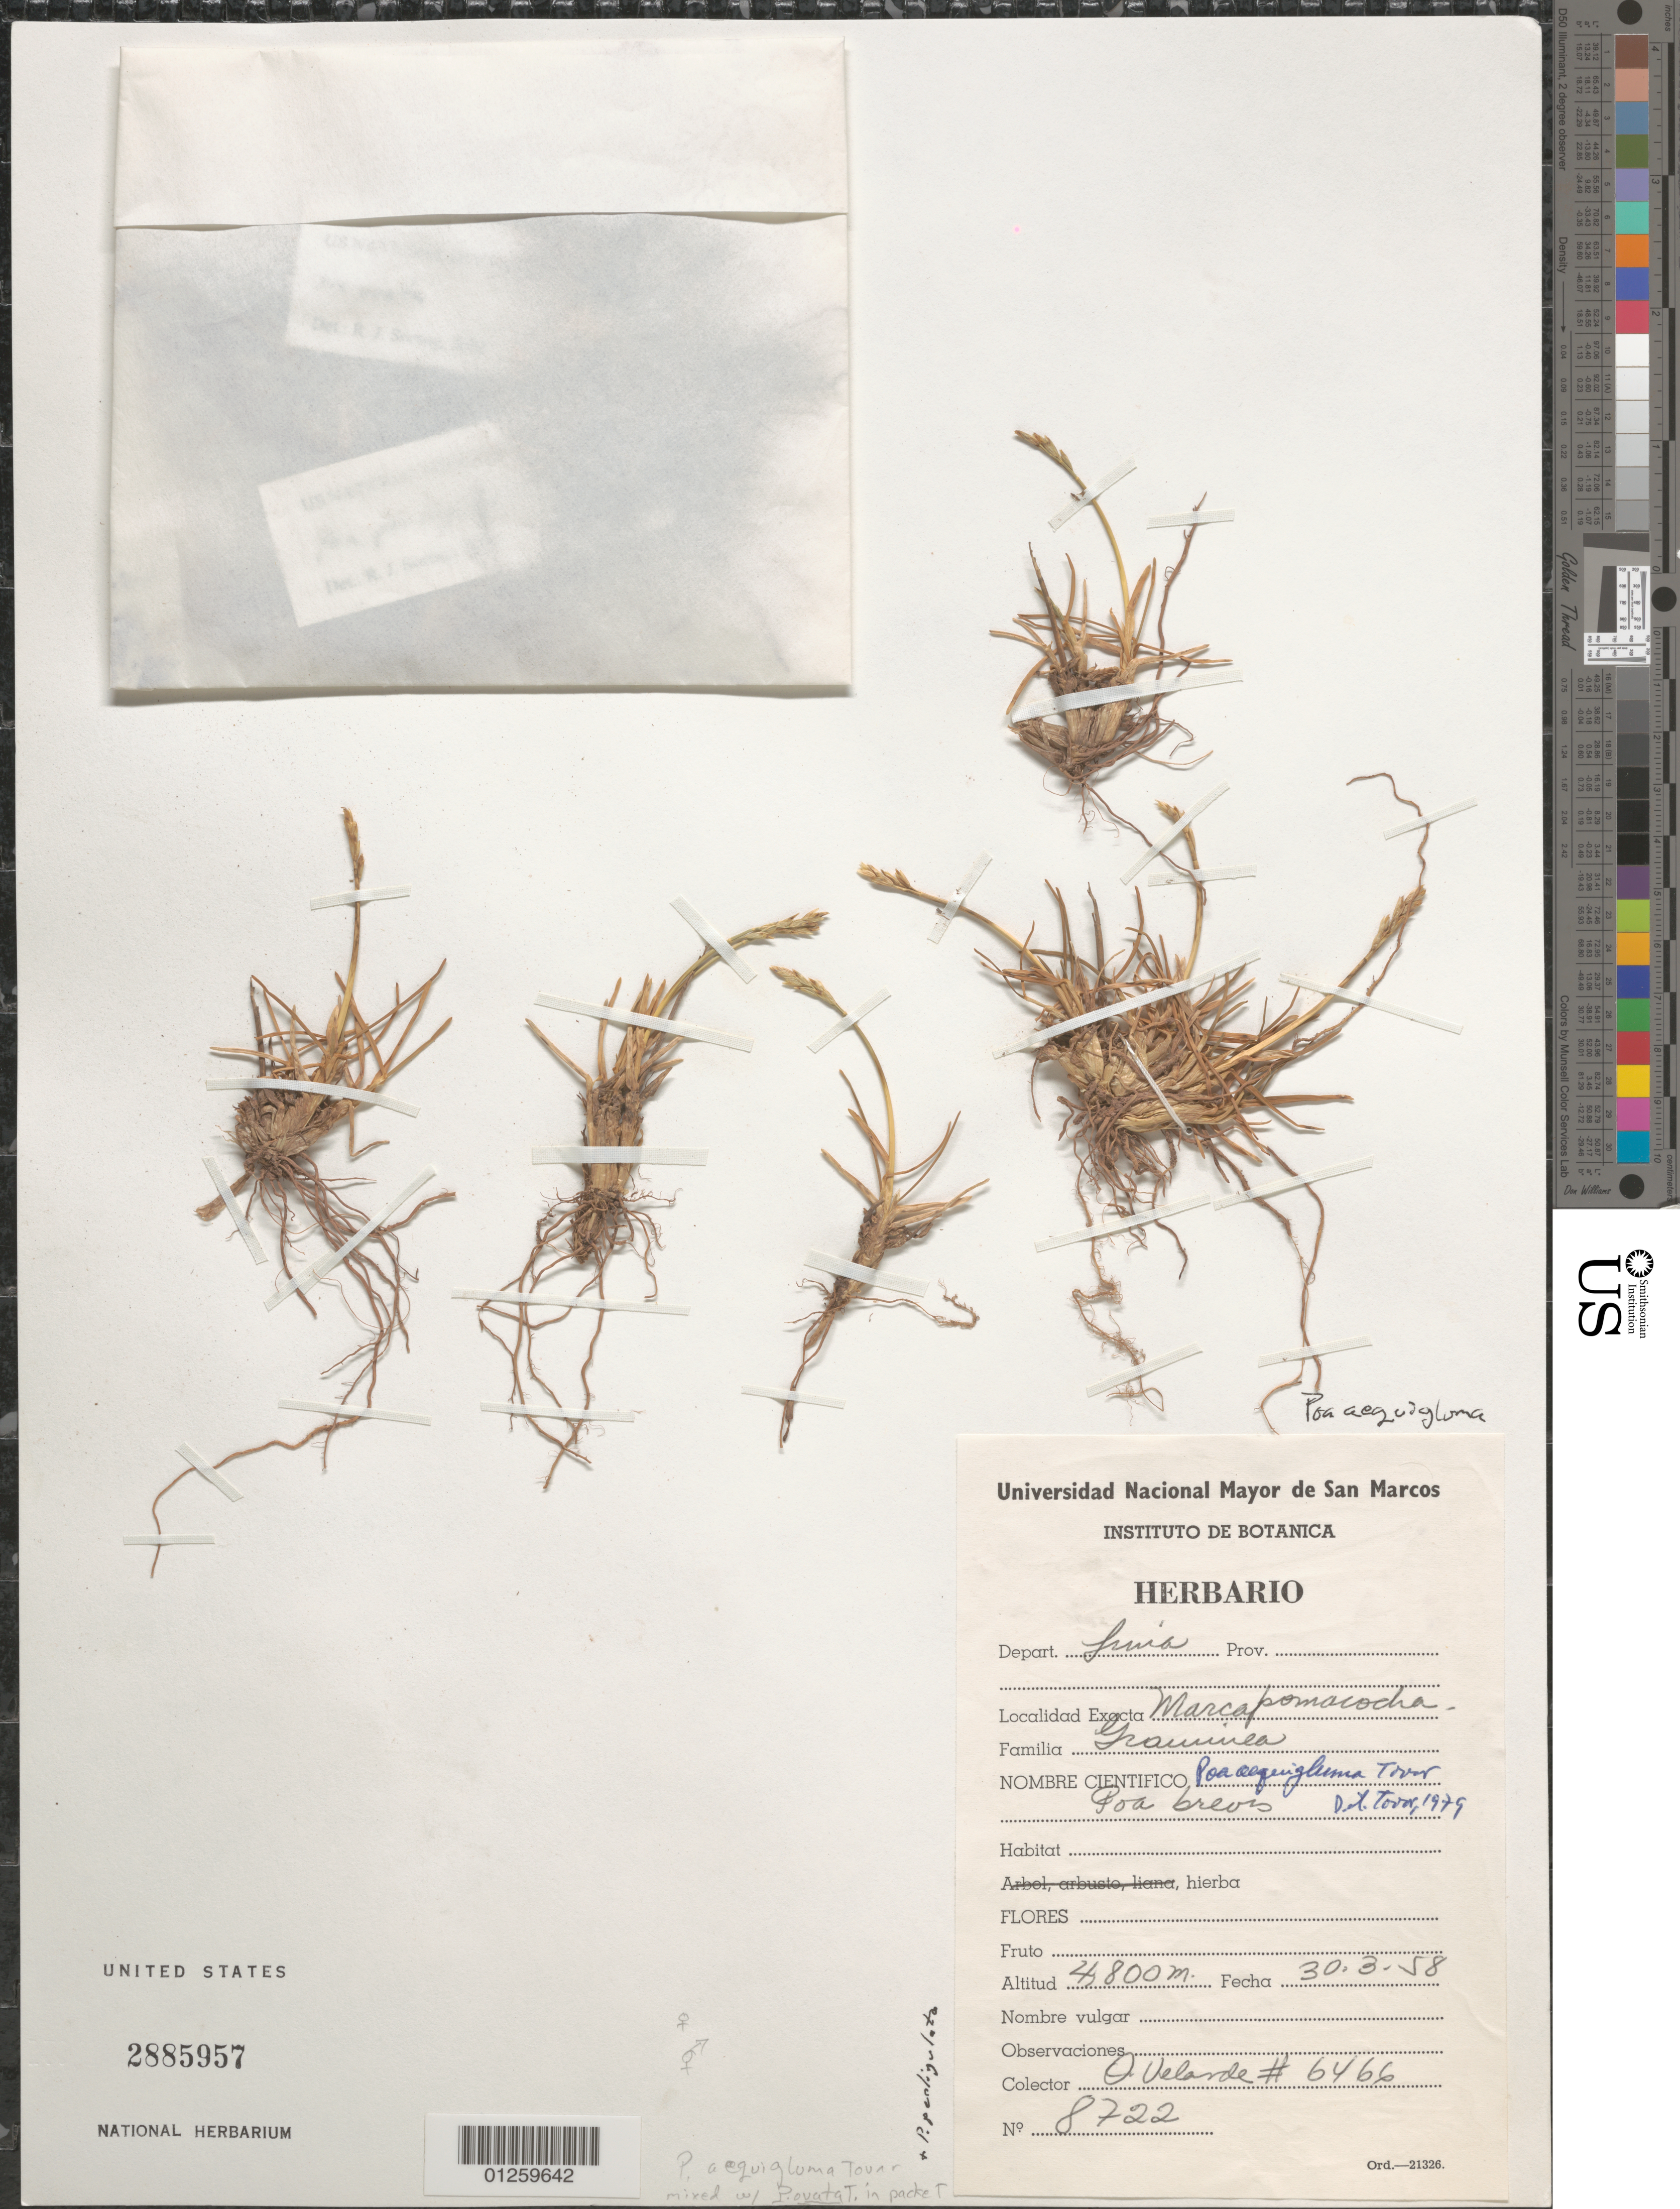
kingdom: Plantae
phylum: Tracheophyta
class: Liliopsida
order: Poales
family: Poaceae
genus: Poa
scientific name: Poa aequigluma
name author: Tovar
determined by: Soreng, Robert J., Research Associate (BOT), Smithsonian Institution - National Museum of Natural History (UNITED STATES)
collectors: O. Velarde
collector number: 8722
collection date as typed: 30-3-58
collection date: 1958-03-30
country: Peru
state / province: Lima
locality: Marcapomacocha.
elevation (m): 4800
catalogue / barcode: US 2885957